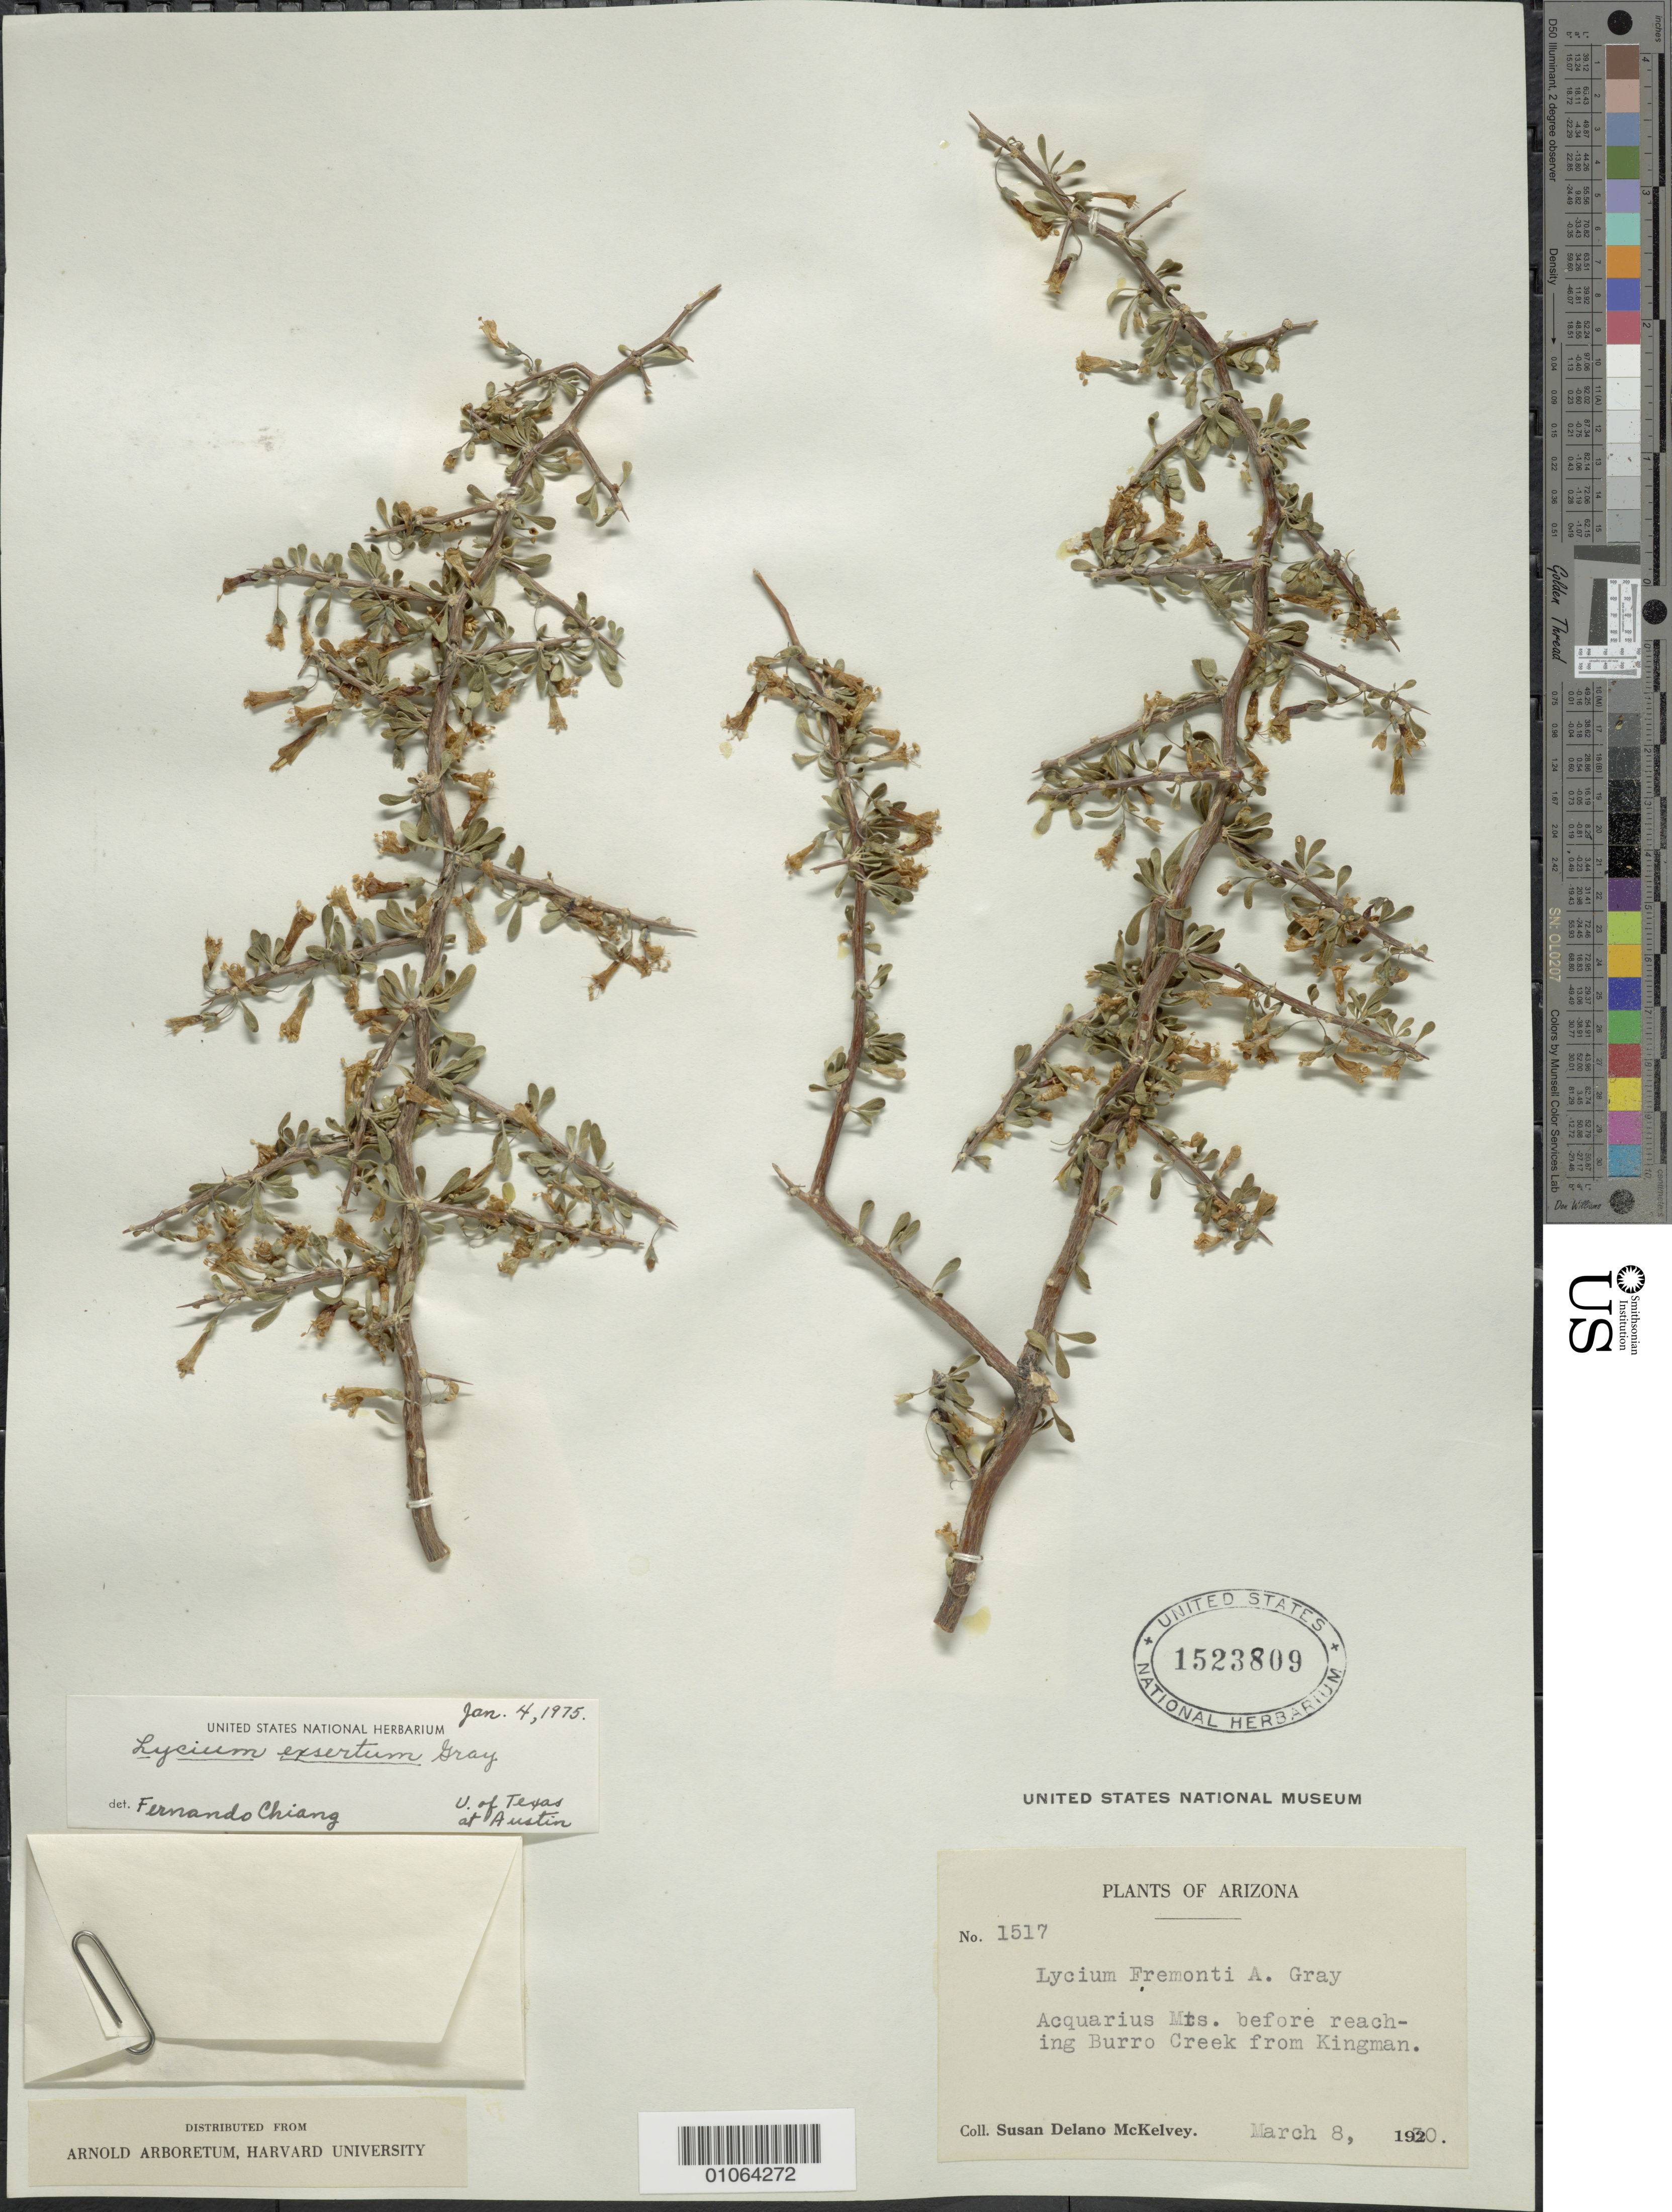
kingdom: Plantae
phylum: Tracheophyta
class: Magnoliopsida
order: Solanales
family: Solanaceae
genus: Lycium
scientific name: Lycium exsertum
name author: A. Gray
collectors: S. A. McKelvey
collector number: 1517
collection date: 1930-03-08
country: United States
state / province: Arizona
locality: Acquarius Mts. before reaching Burro Creek from Kingman.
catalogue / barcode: US 1523809